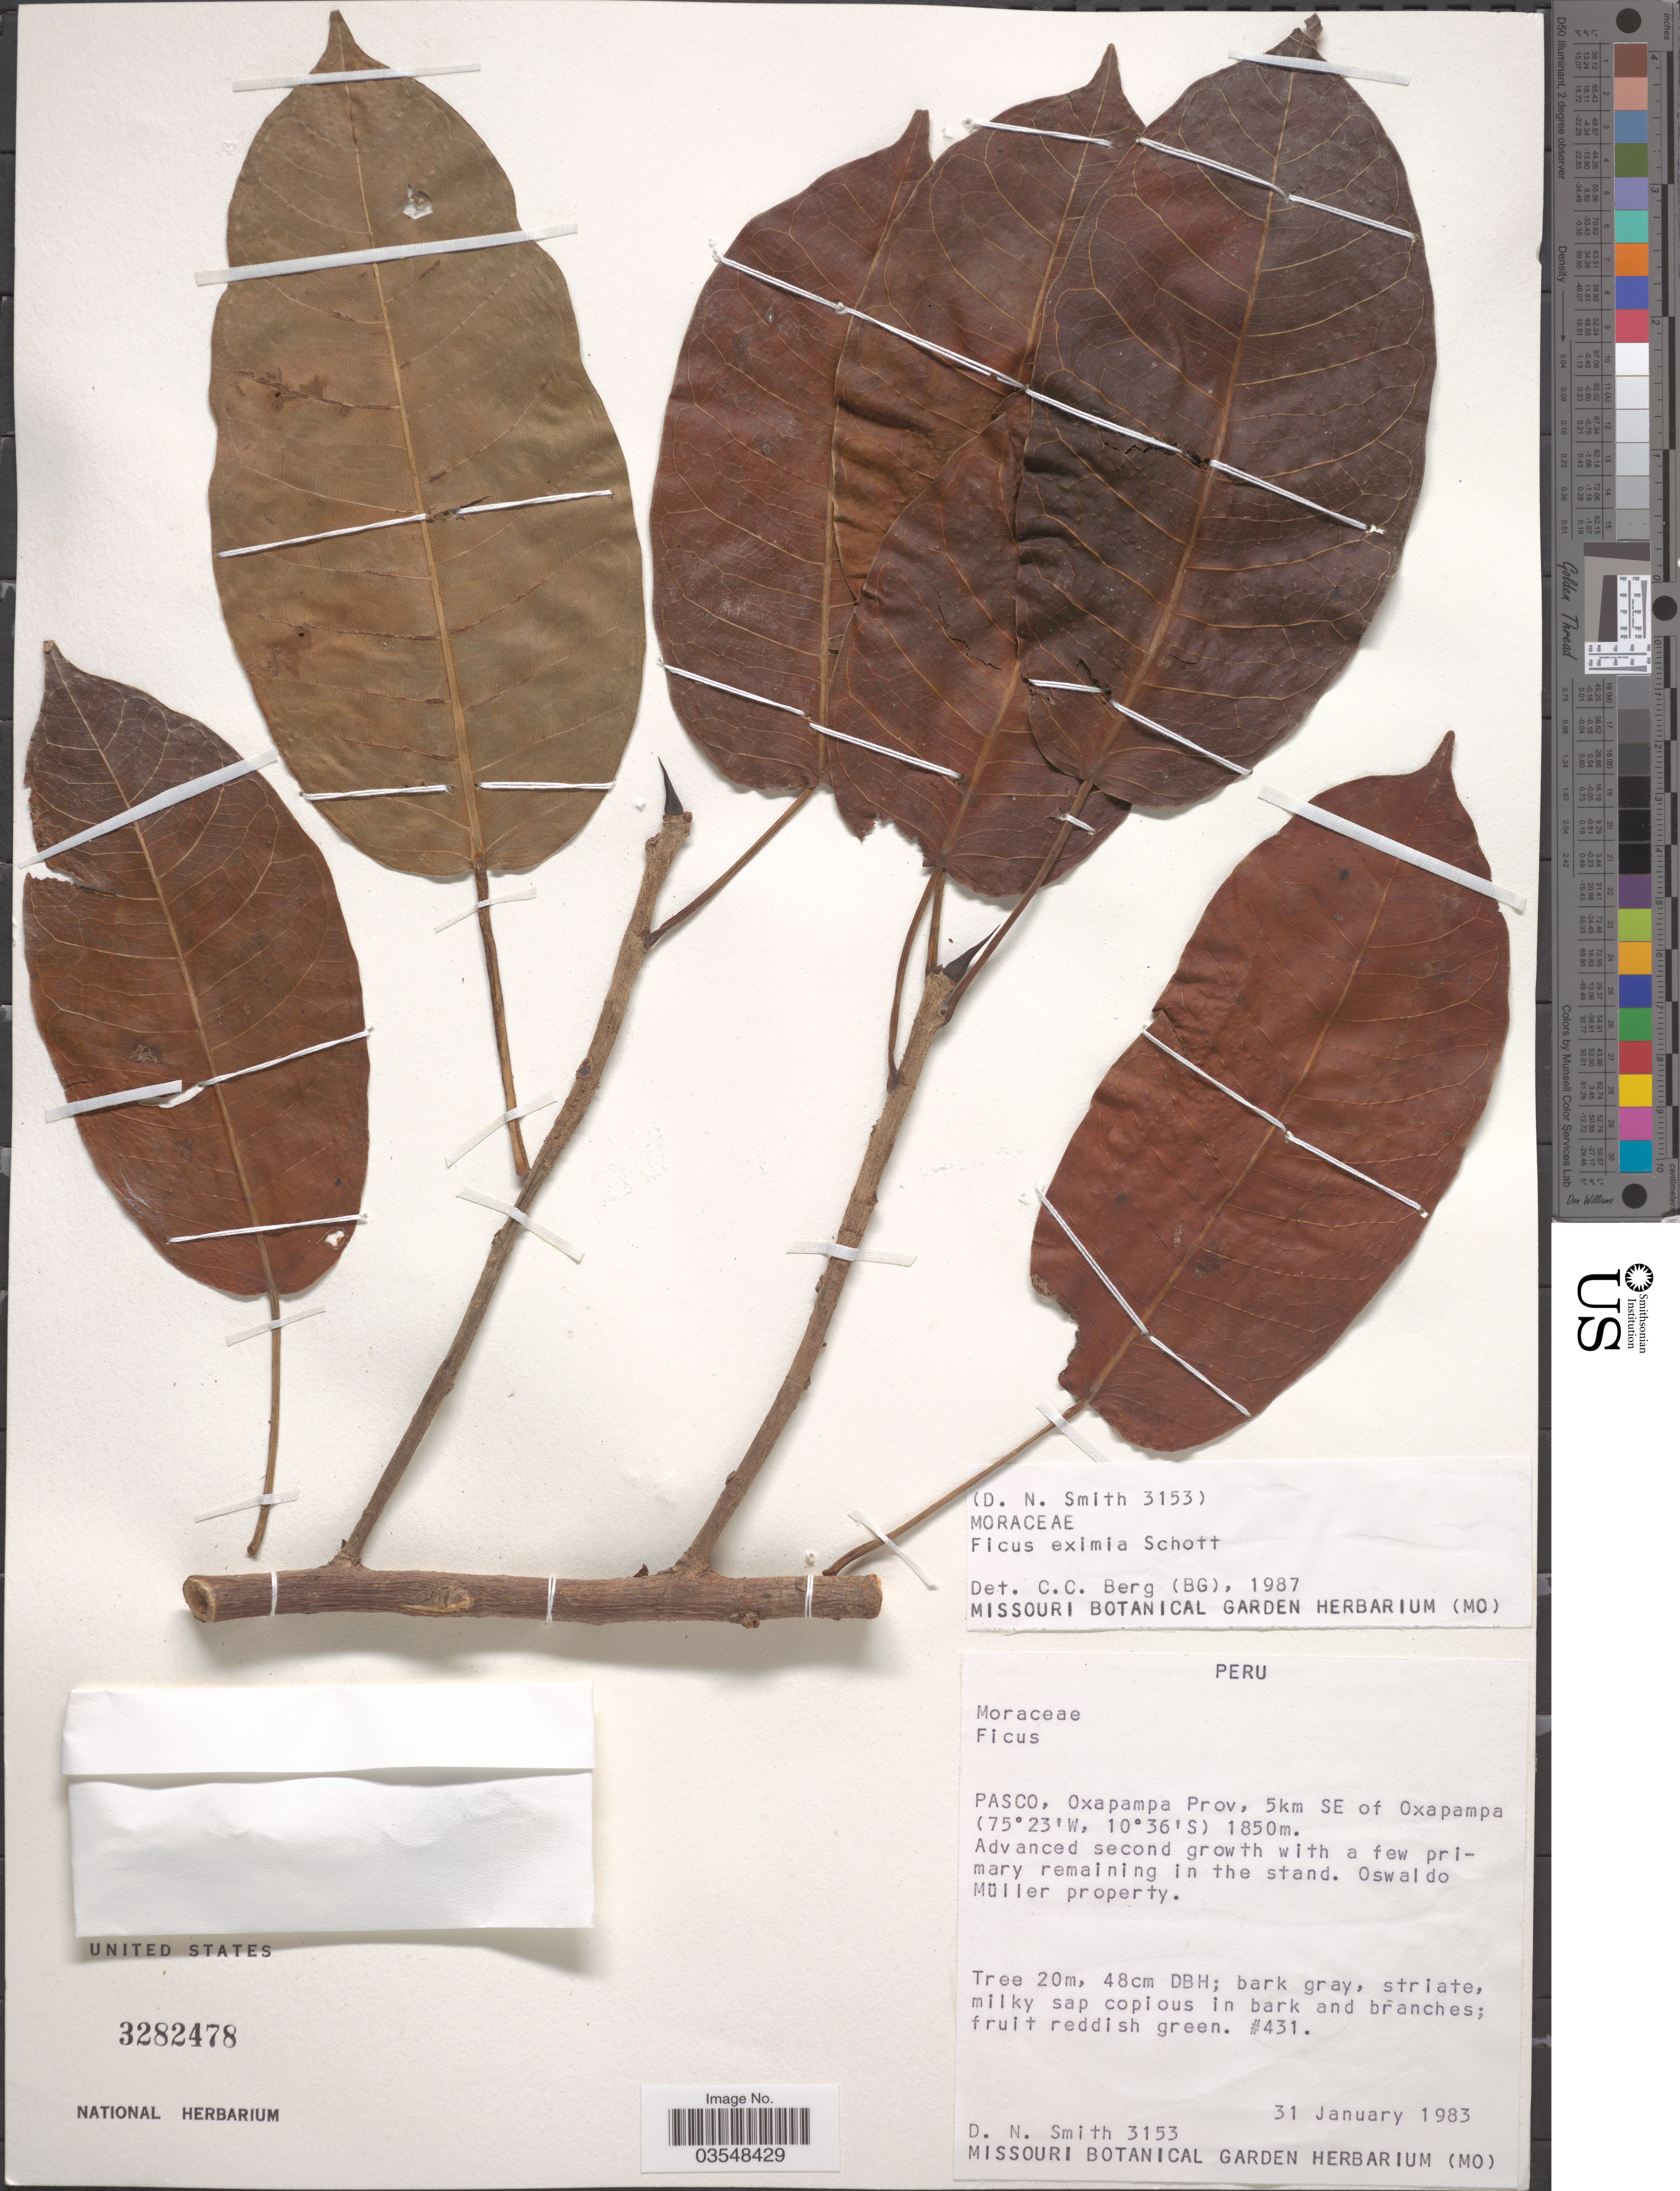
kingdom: Plantae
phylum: Tracheophyta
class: Magnoliopsida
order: Rosales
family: Moraceae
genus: Ficus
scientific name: Ficus eximia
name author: Schott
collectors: D. Smith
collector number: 3153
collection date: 1983-01-31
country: Peru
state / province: Pasco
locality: Oxapampa Prov, 5 km SE of Oxapampa. Oswaldo Müller property.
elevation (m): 1850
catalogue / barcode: US 3282478